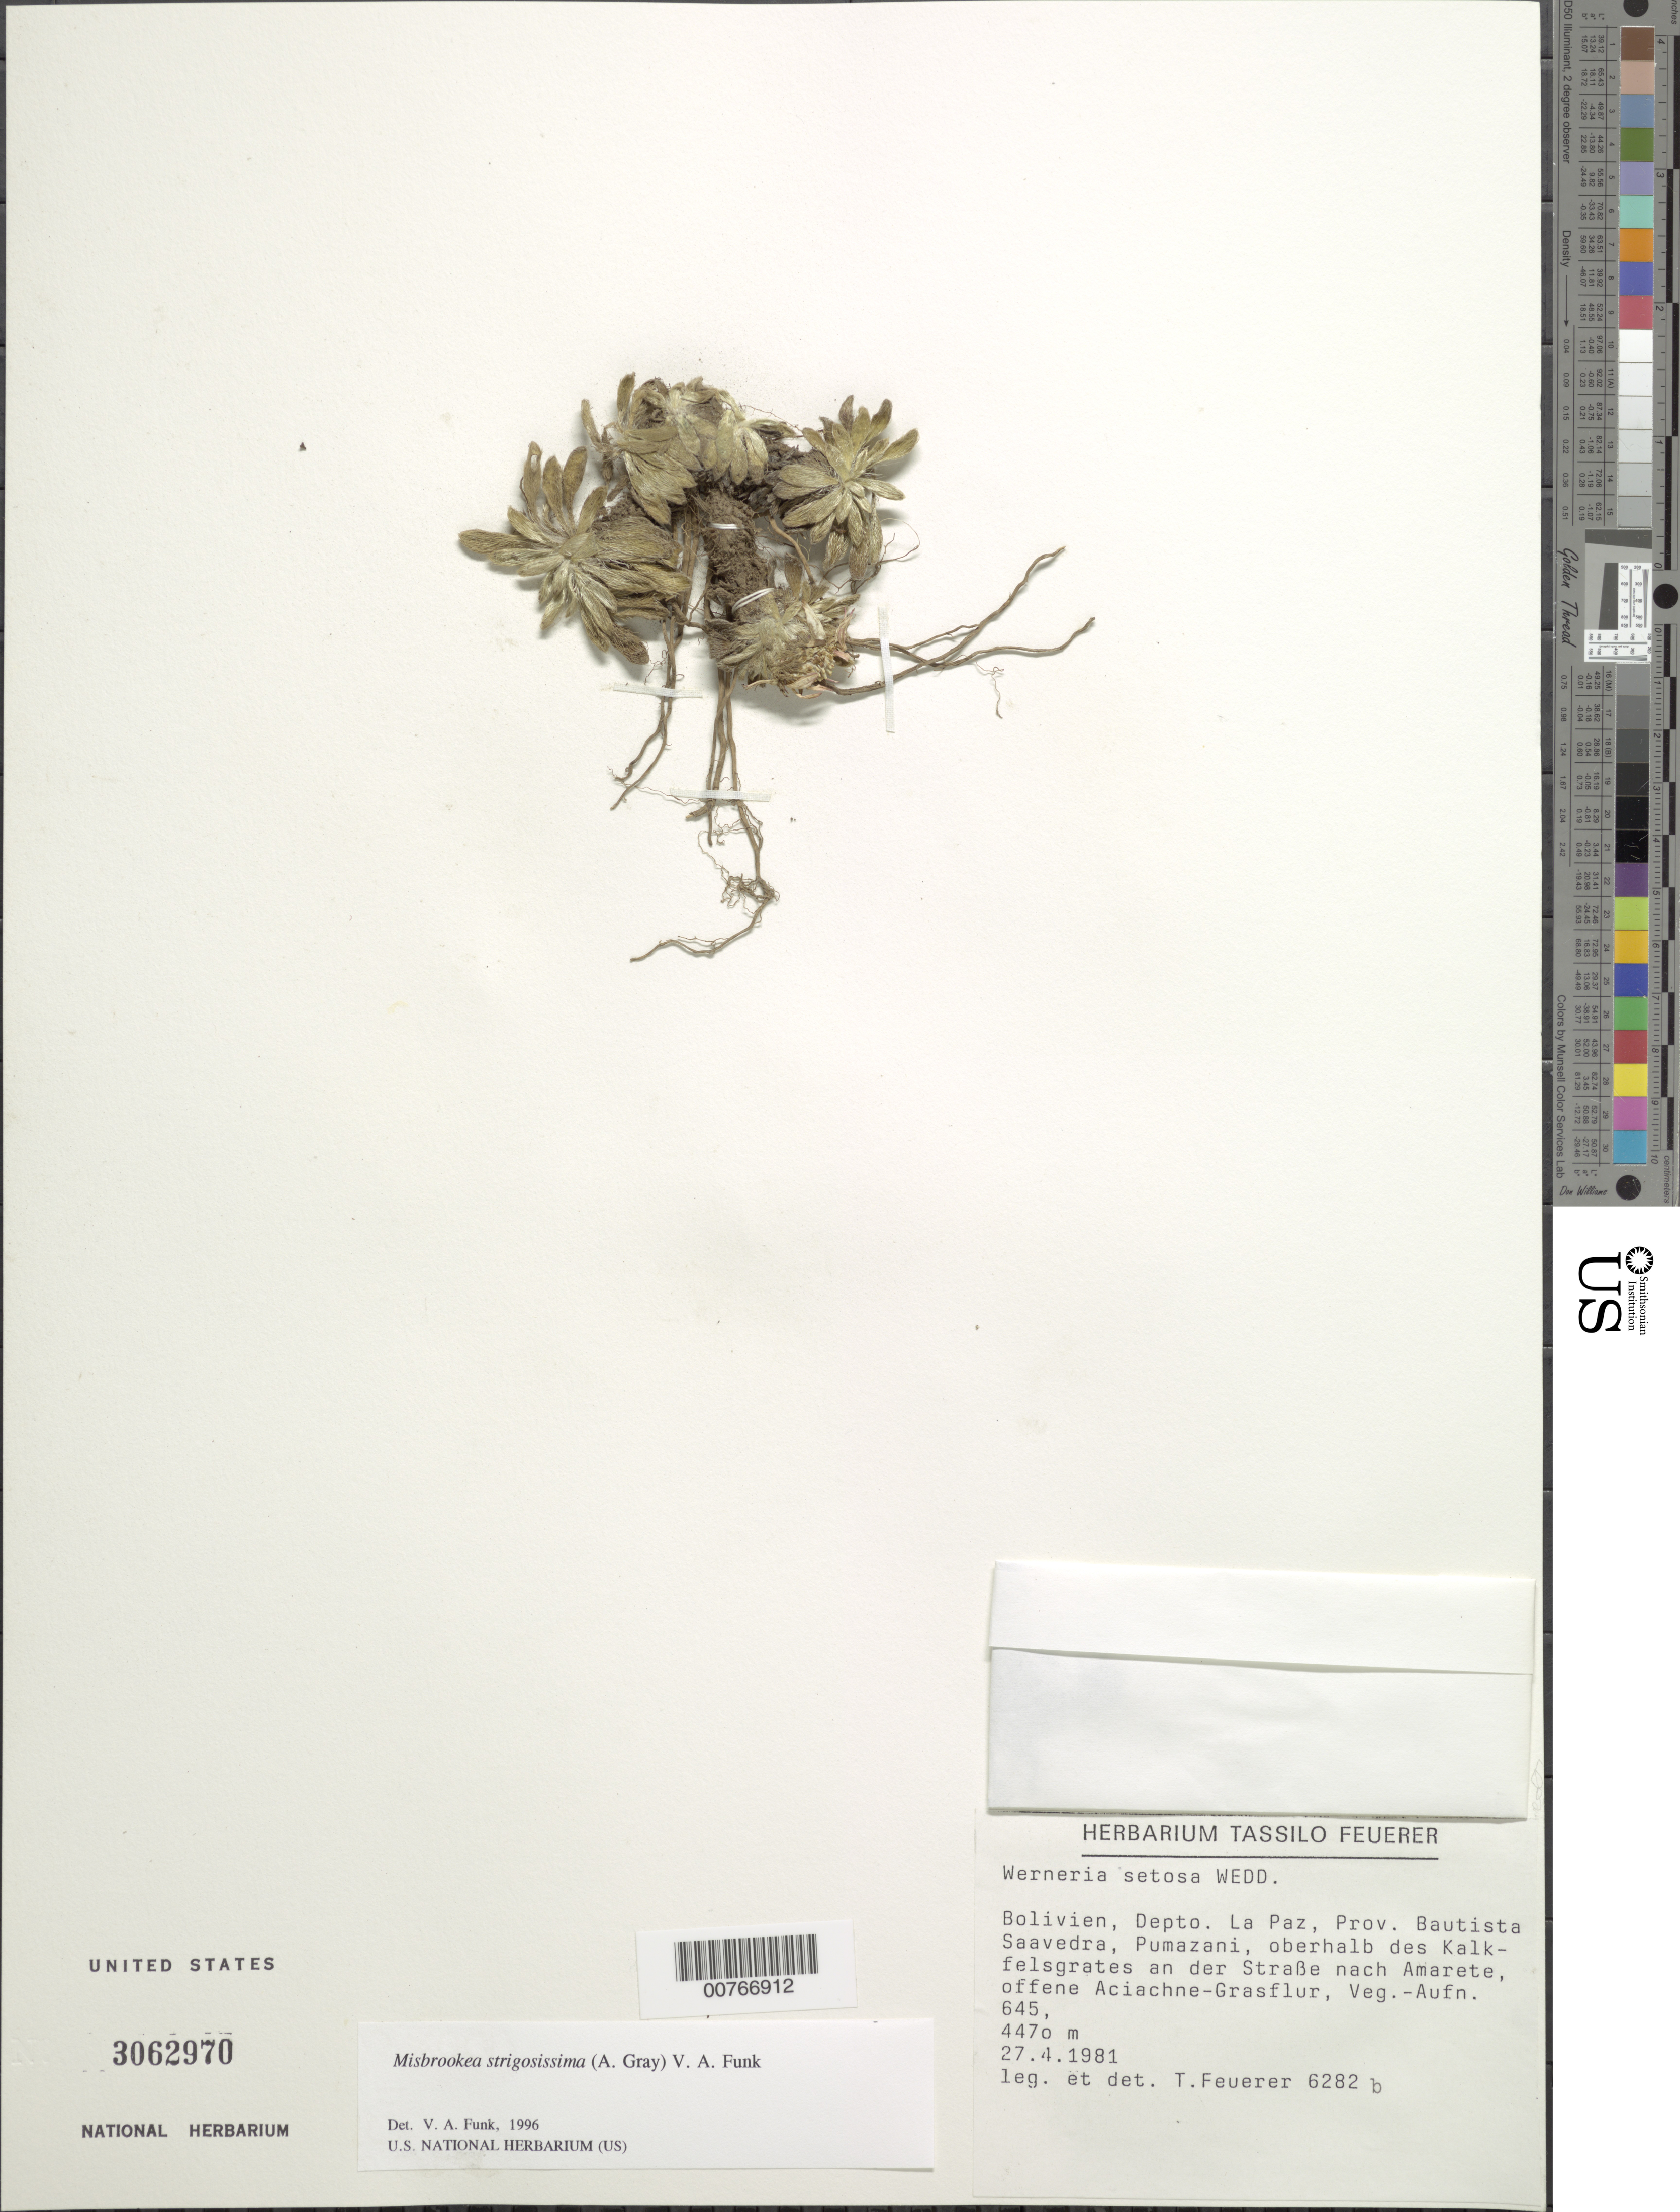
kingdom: Plantae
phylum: Tracheophyta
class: Magnoliopsida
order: Asterales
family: Asteraceae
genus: Misbrookea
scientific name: Misbrookea strigosissima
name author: (A. Gray) V.A. Funk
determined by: Funk, Vicki A., (BOT), Smithsonian Institution - National Museum of Natural History (UNITED STATES)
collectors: T. Feuerer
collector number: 6282b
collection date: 1981-04-27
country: Bolivia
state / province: La Paz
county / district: Bautista Saavedra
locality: Pumazani, oberhalb des Kalkfelsgrates an der Strasse nach Amarete, offene Aciachne-Grasflur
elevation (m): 4470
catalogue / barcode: US 3062970